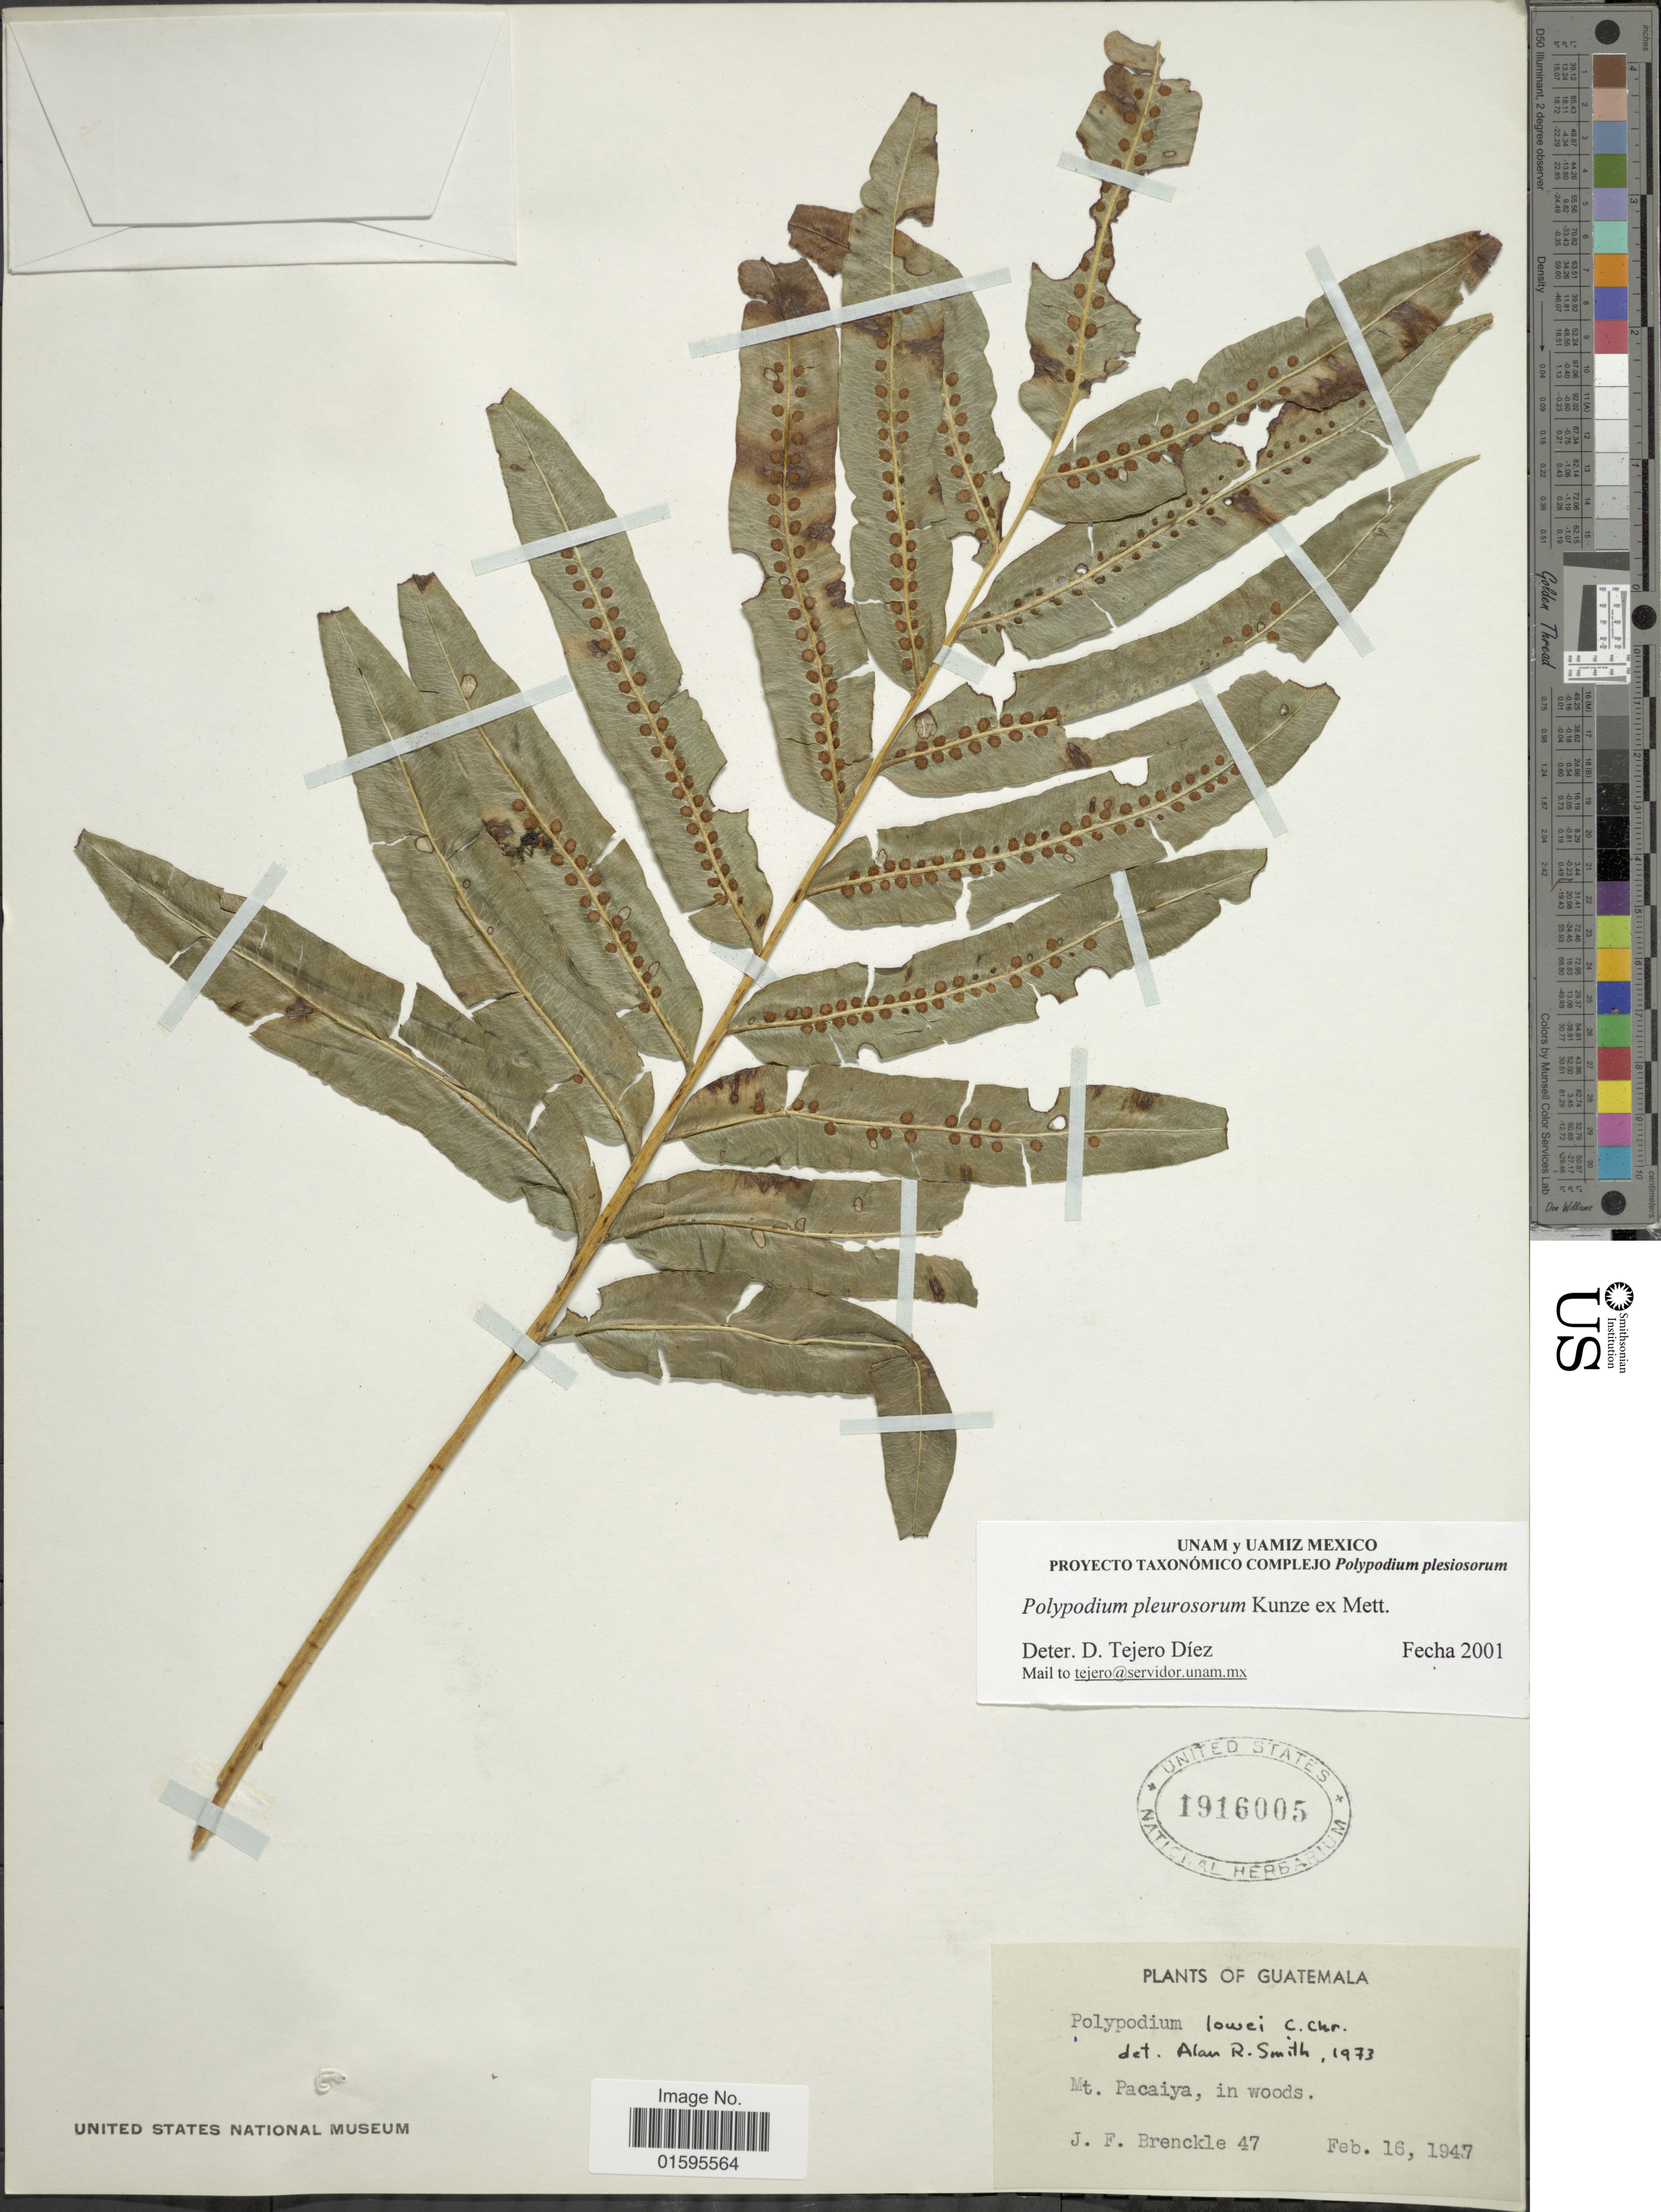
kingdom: Plantae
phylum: Tracheophyta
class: Polypodiopsida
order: Polypodiales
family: Polypodiaceae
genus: Polypodium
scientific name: Polypodium pleurosorum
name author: Kunze ex Mett.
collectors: J. Brenckle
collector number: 47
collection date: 1947-02-16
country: Guatemala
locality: Mt. Pacaiya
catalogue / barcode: US 1916005